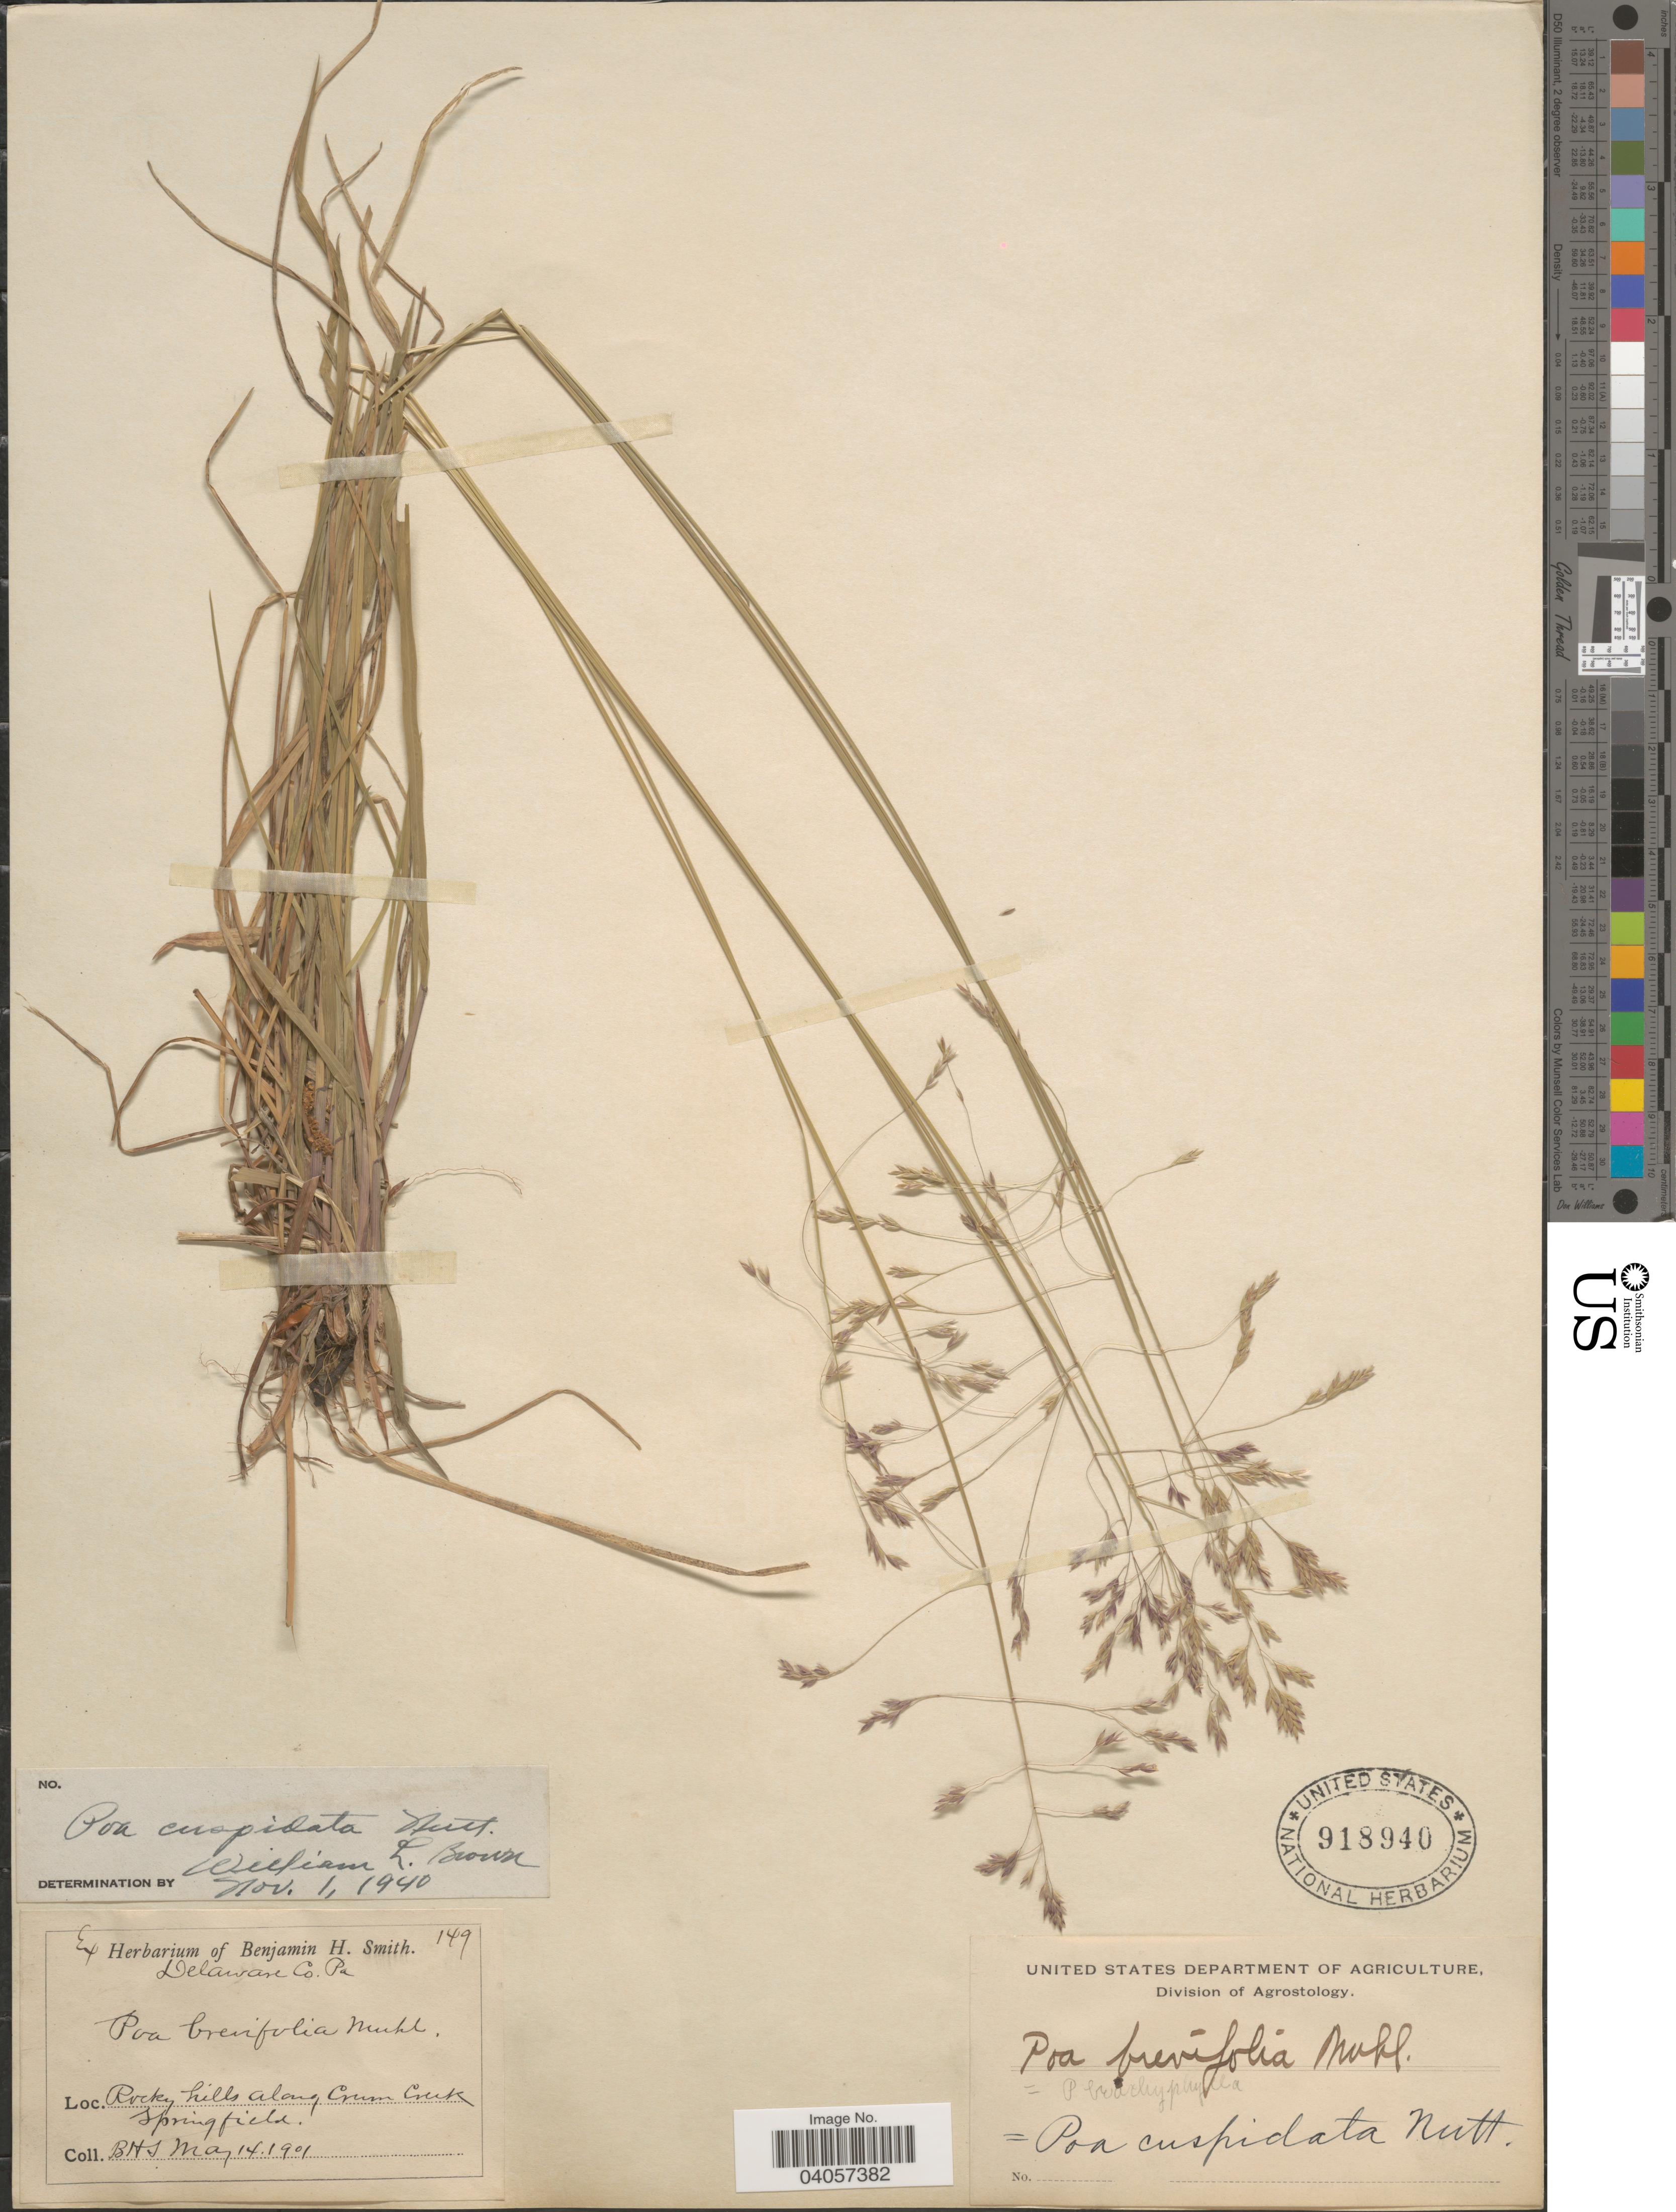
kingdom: Plantae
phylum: Tracheophyta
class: Liliopsida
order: Poales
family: Poaceae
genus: Poa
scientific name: Poa cuspidata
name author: Nutt.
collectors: B. H. Smith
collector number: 149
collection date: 1901-05-14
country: United States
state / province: Pennsylvania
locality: Delaware Co. Rocky hills along Crum Creek. Springfield.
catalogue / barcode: US 918940